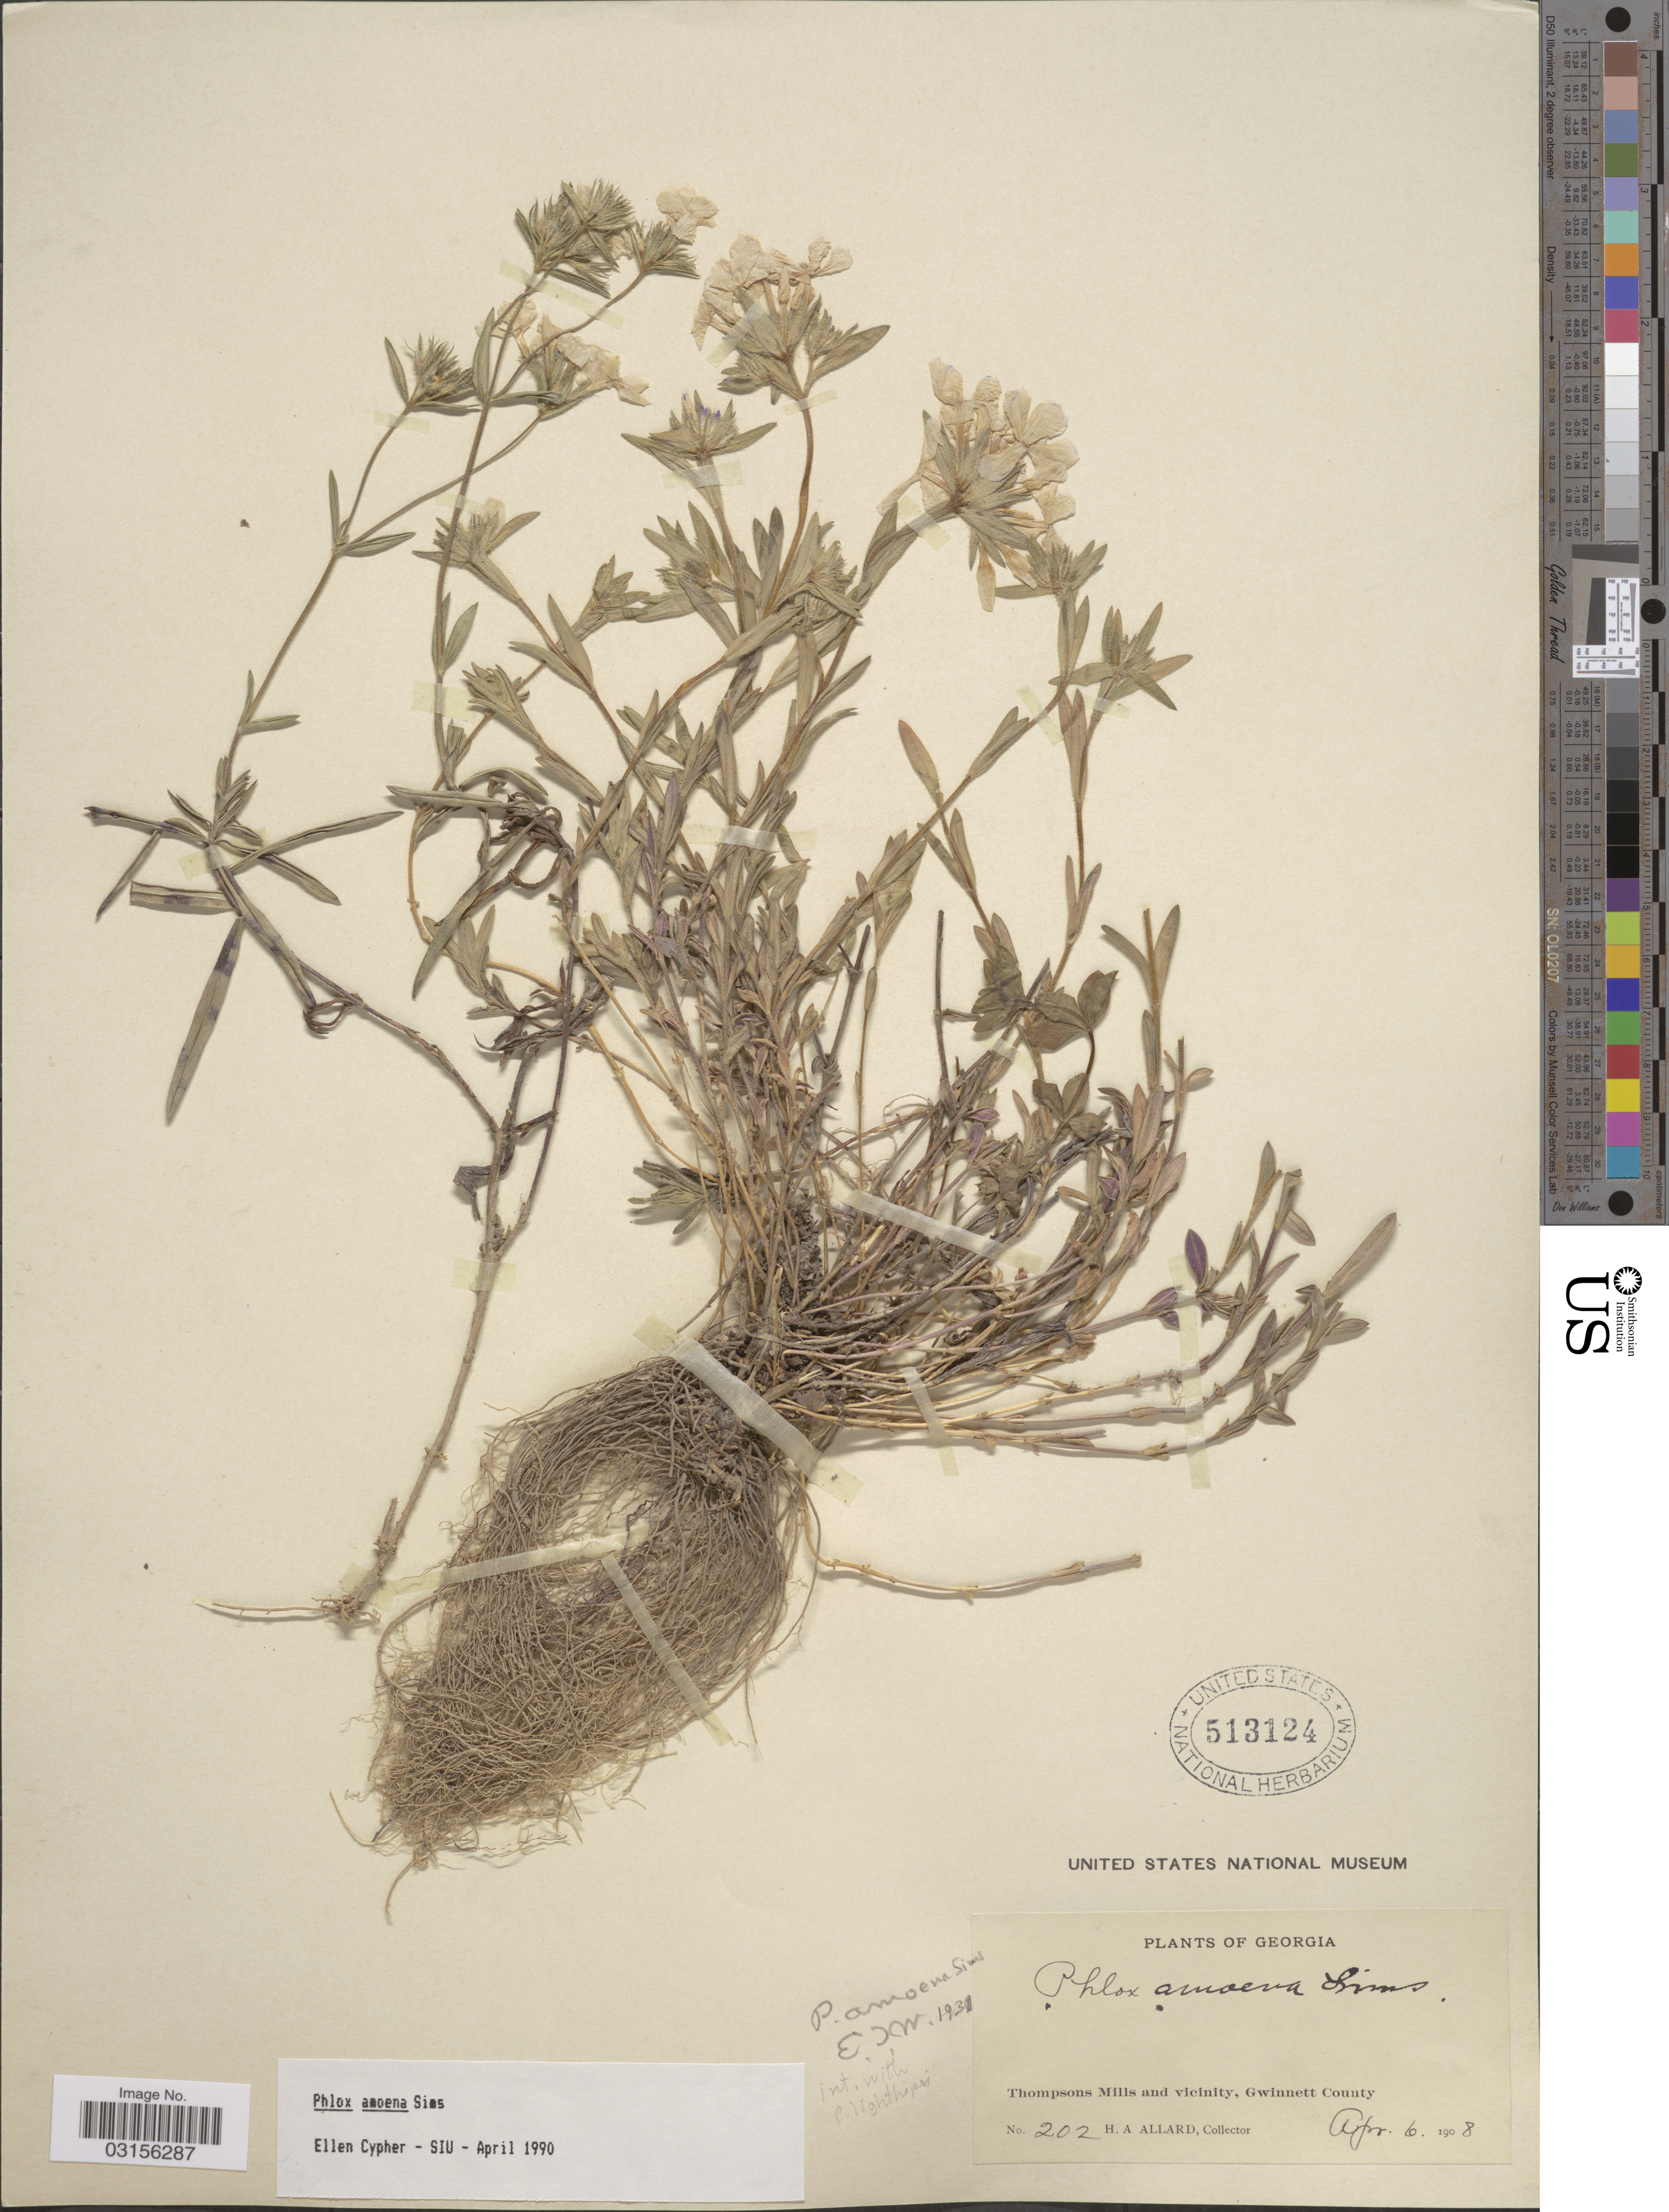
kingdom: Plantae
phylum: Tracheophyta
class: Magnoliopsida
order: Ericales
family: Polemoniaceae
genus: Phlox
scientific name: Phlox amoena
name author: Sims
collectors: H. A. Allard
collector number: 202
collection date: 1908-04-06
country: United States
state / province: Georgia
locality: Thompsons Mills and vicinity, Gwinnett County.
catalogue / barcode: US 513124